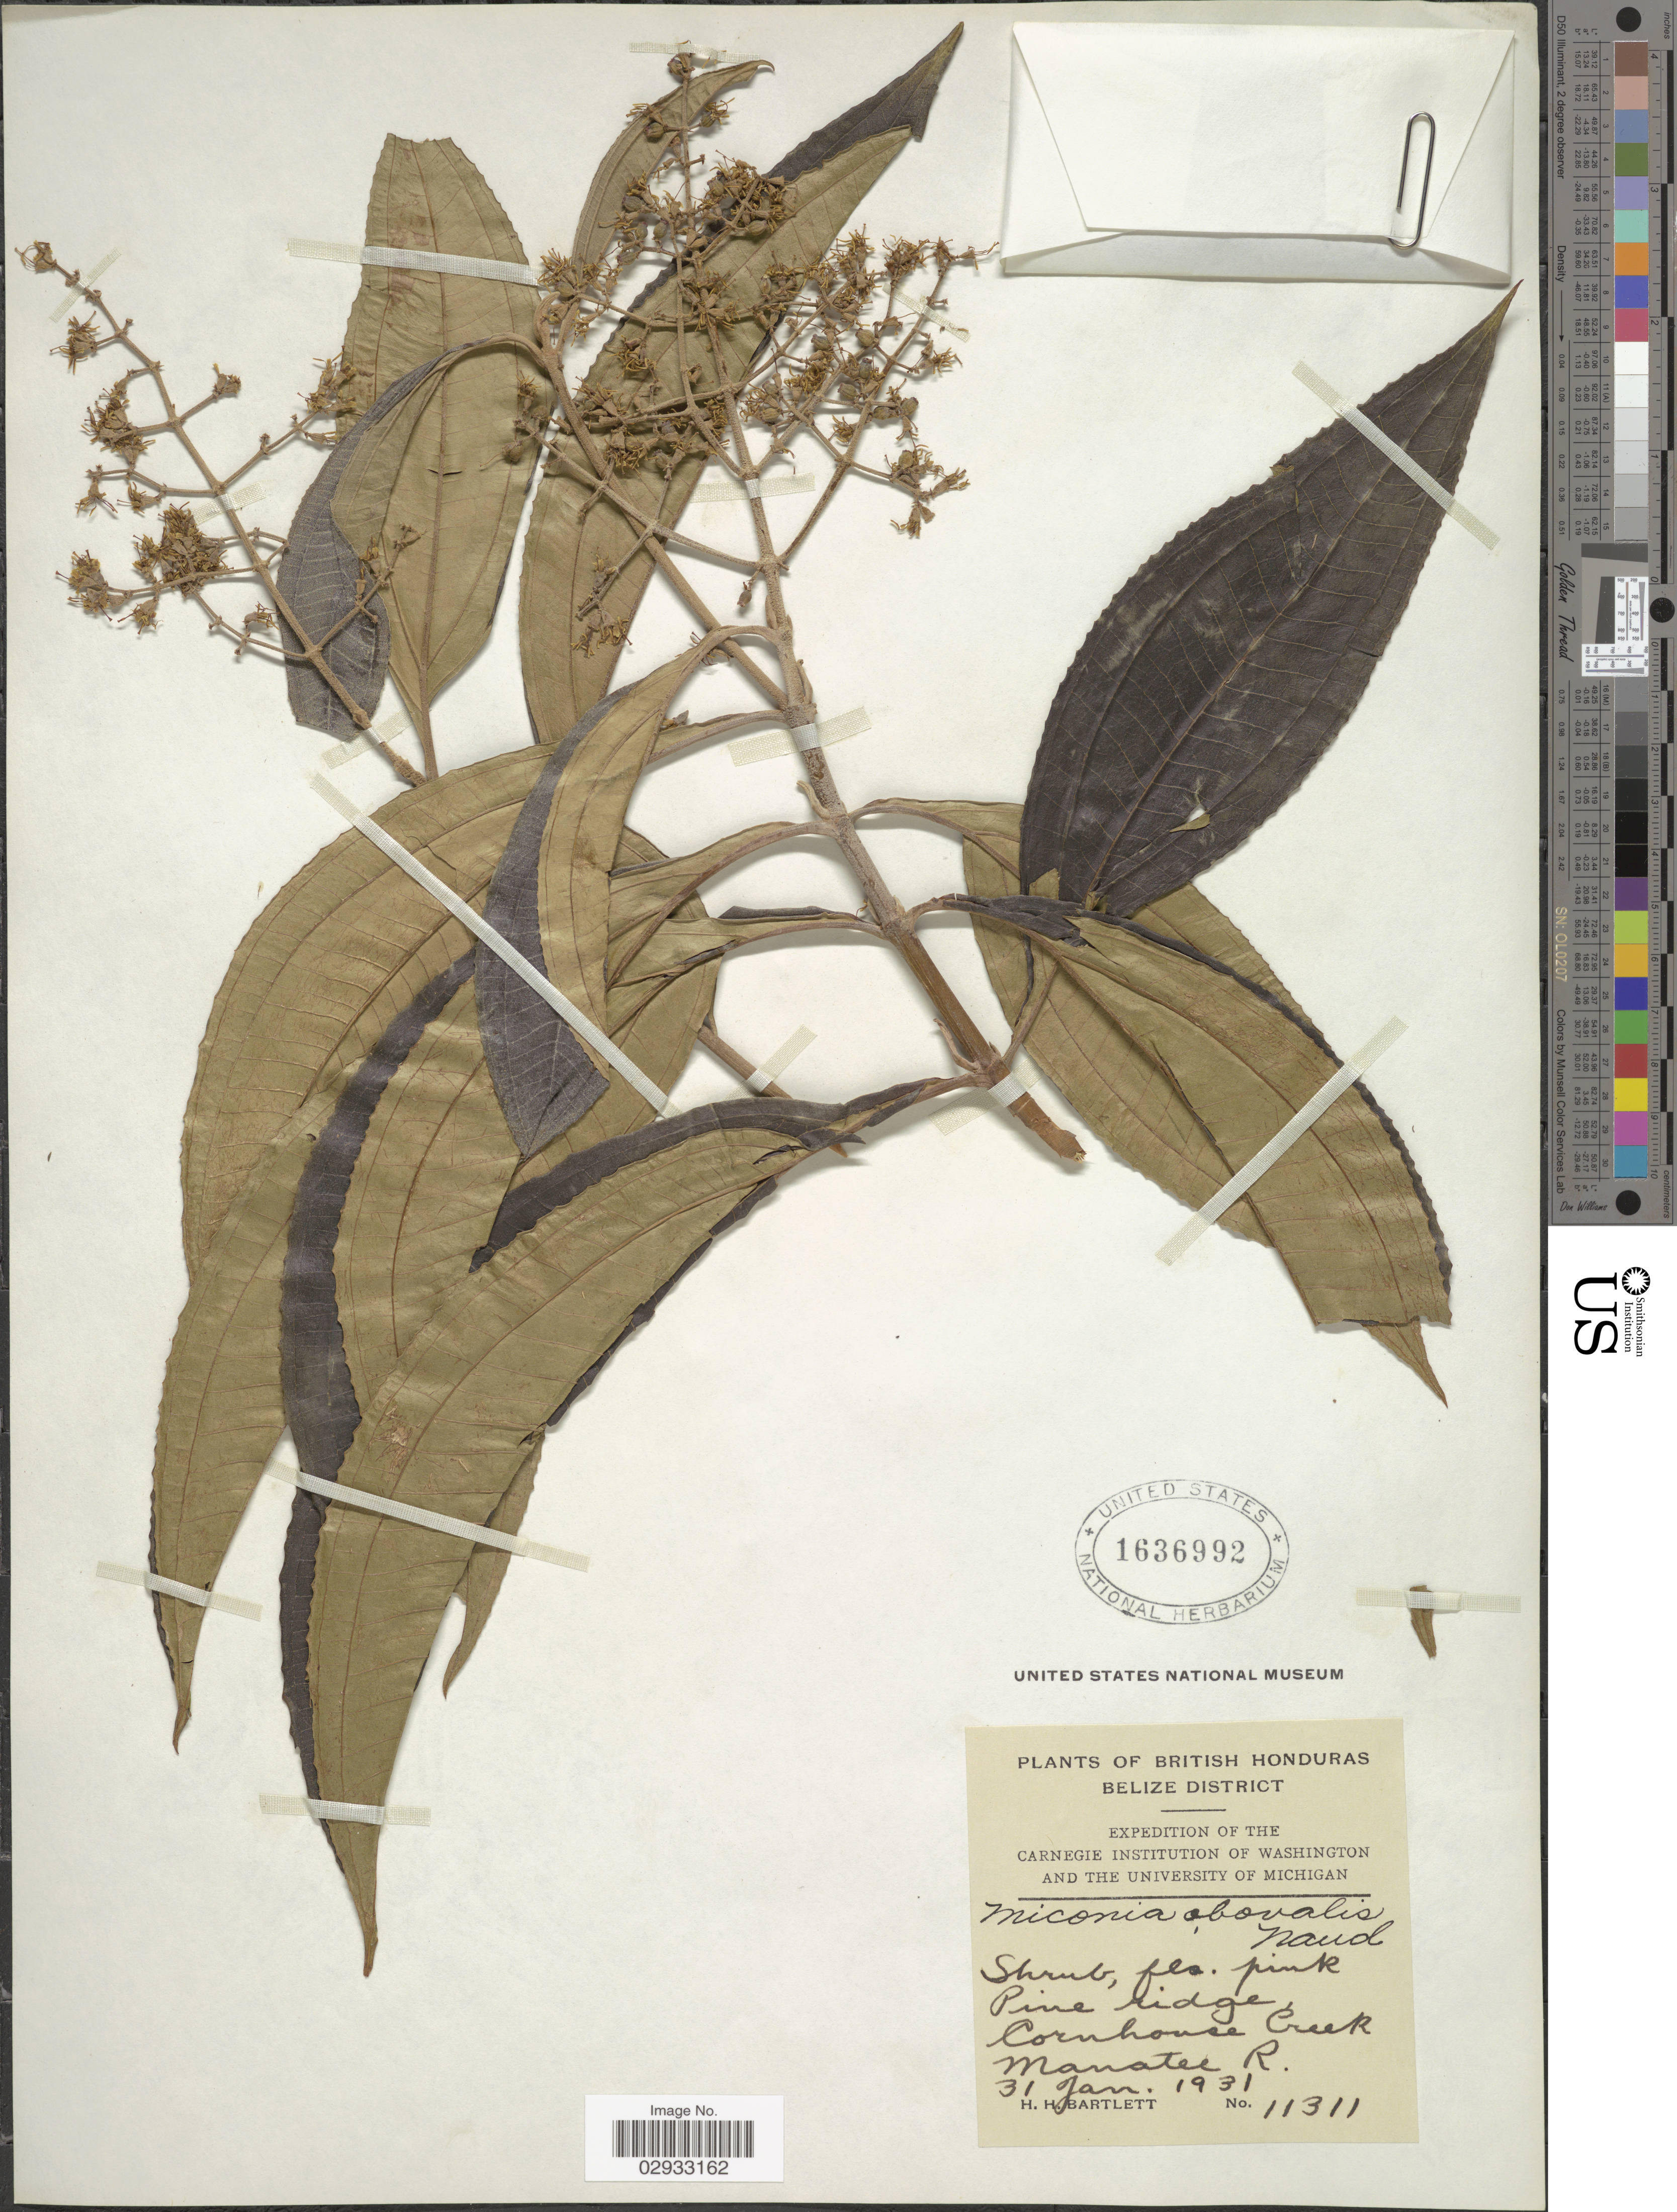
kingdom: Plantae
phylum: Tracheophyta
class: Magnoliopsida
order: Myrtales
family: Melastomataceae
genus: Miconia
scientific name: Miconia pteropoda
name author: Benth.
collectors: H. H. Bartlett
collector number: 11311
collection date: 1931-01-31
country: Belize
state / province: Belize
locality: British Honduras. Belize District. Pine ridge, Cornhouse Creek Manatee R.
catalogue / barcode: US 1636992